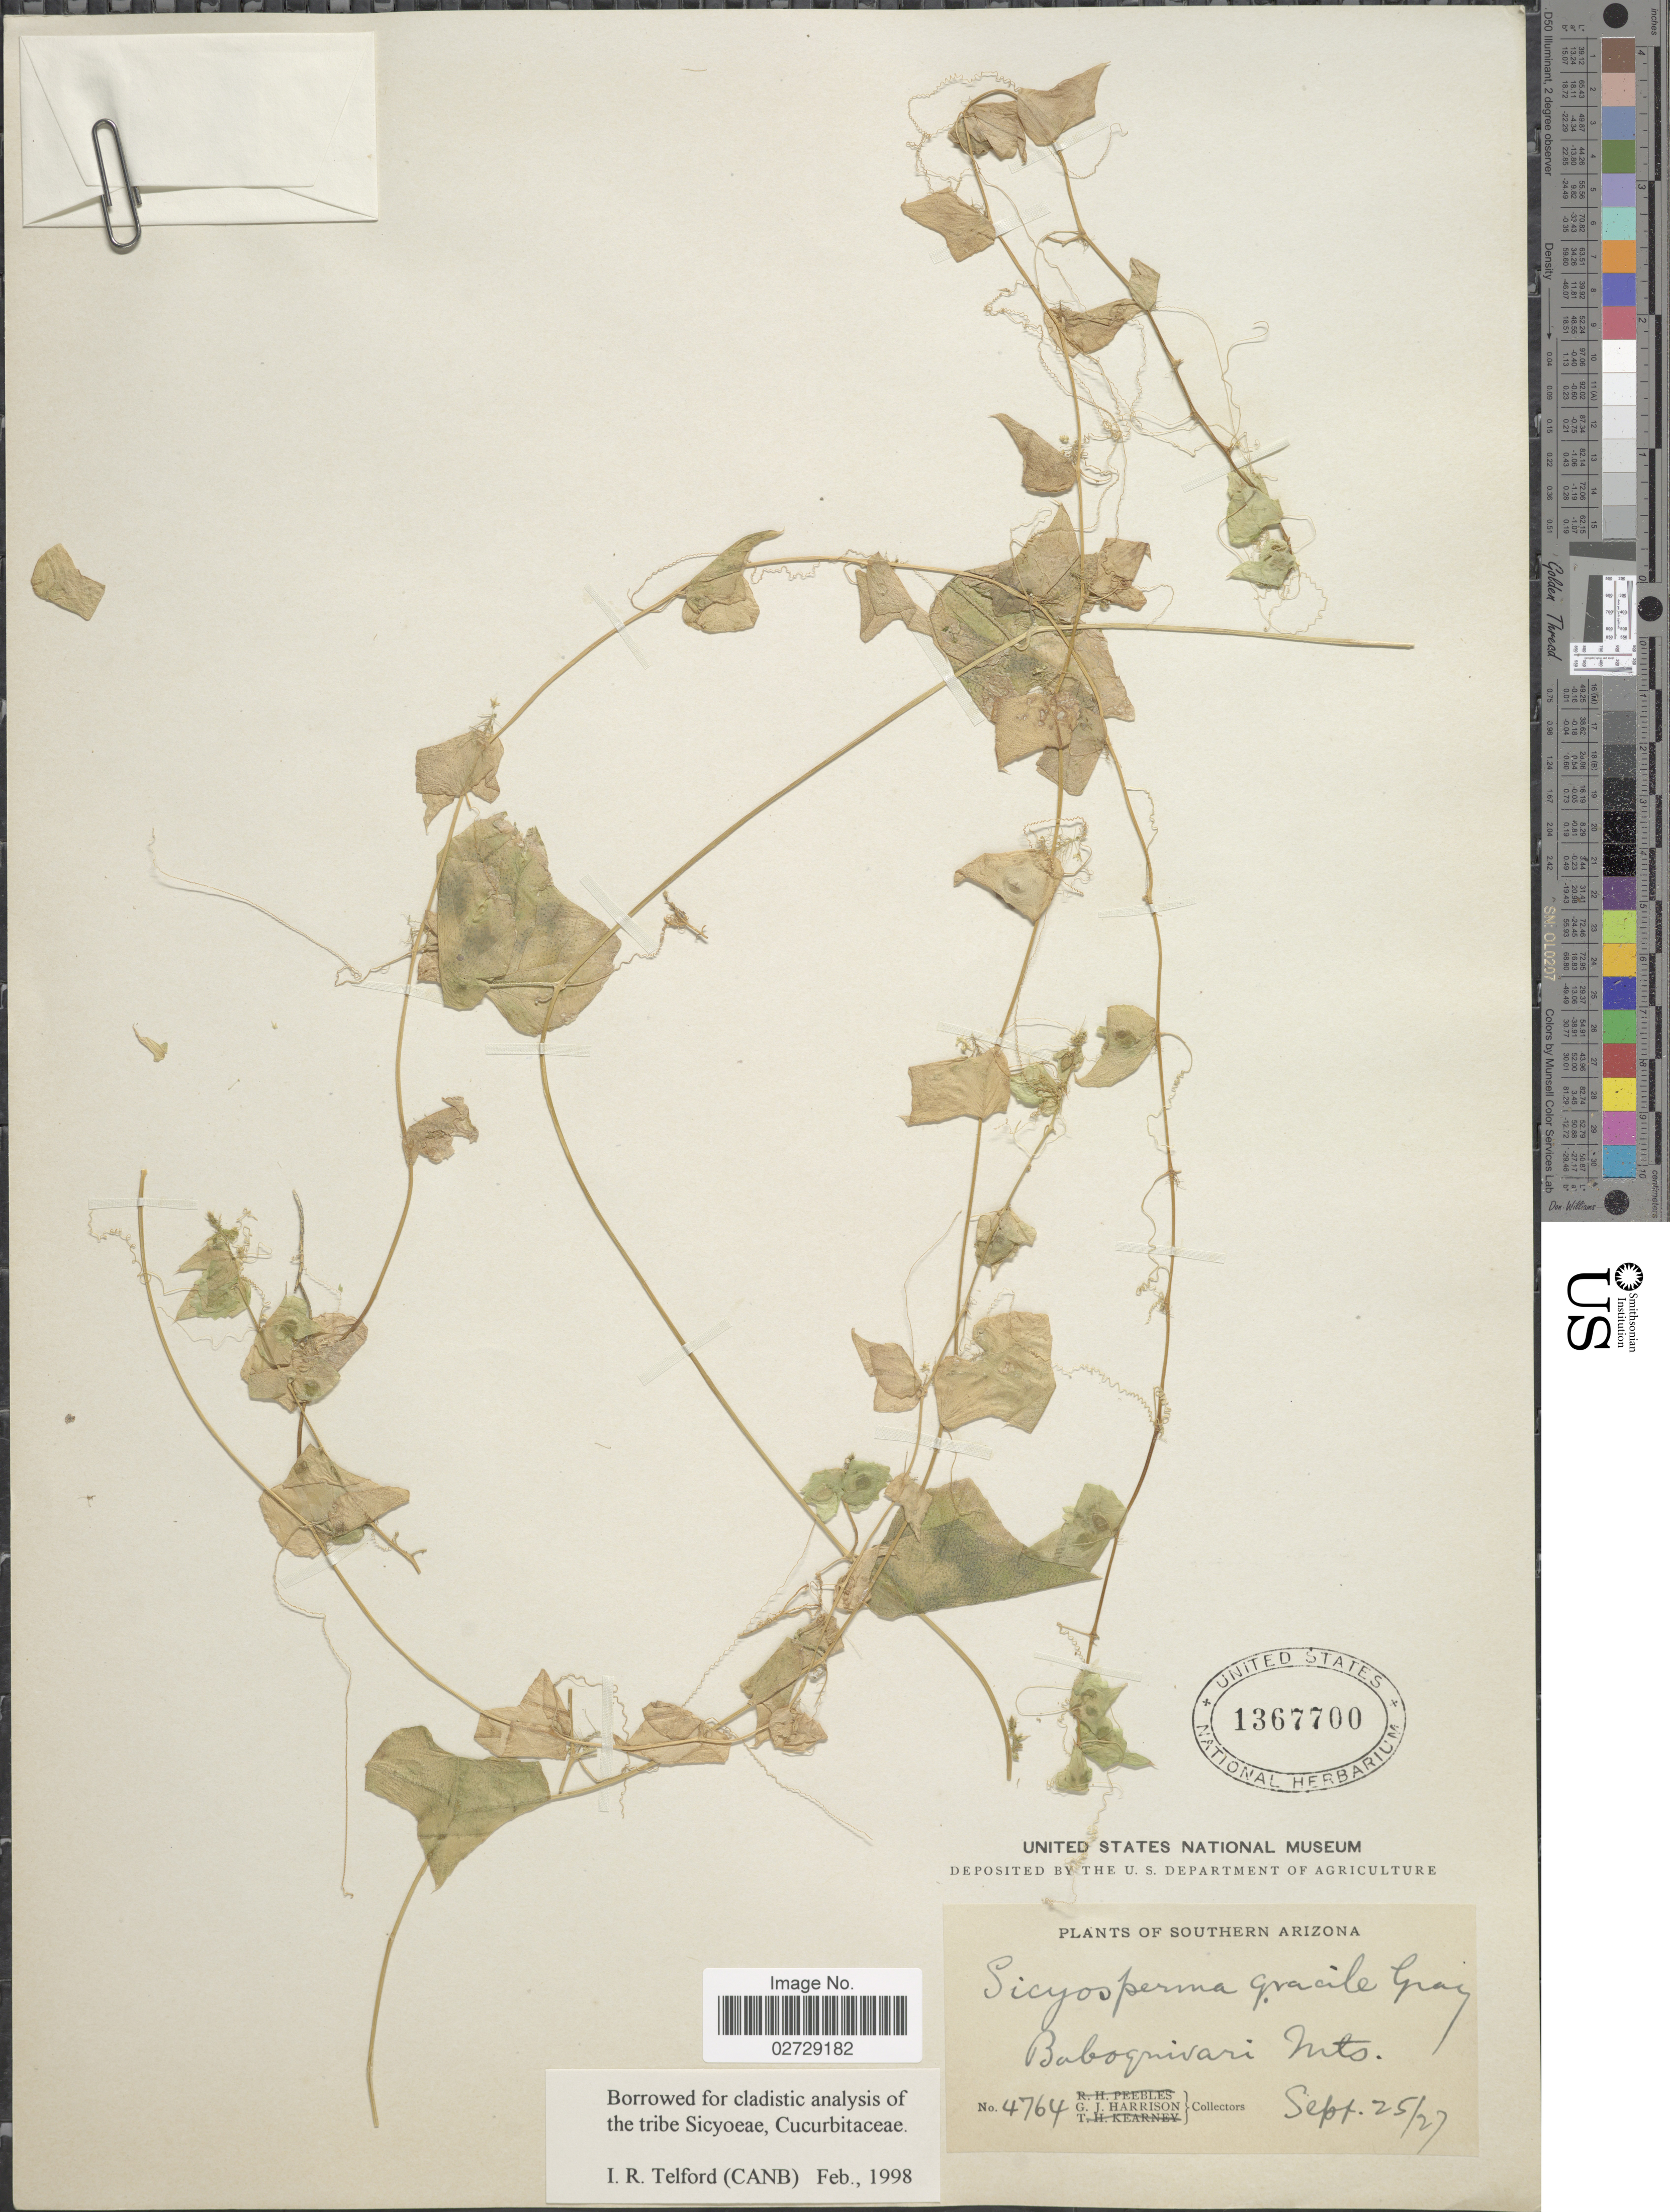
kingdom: Plantae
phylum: Tracheophyta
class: Magnoliopsida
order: Cucurbitales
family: Cucurbitaceae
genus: Sicyosperma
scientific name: Sicyosperma gracile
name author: A. Gray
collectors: G. J. Harrison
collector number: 4764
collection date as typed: Transcribed d/m/y: 25/9/27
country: United States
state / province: Arizona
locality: Southern Arizona. Baboquivari Mts.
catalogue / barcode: US 1367700